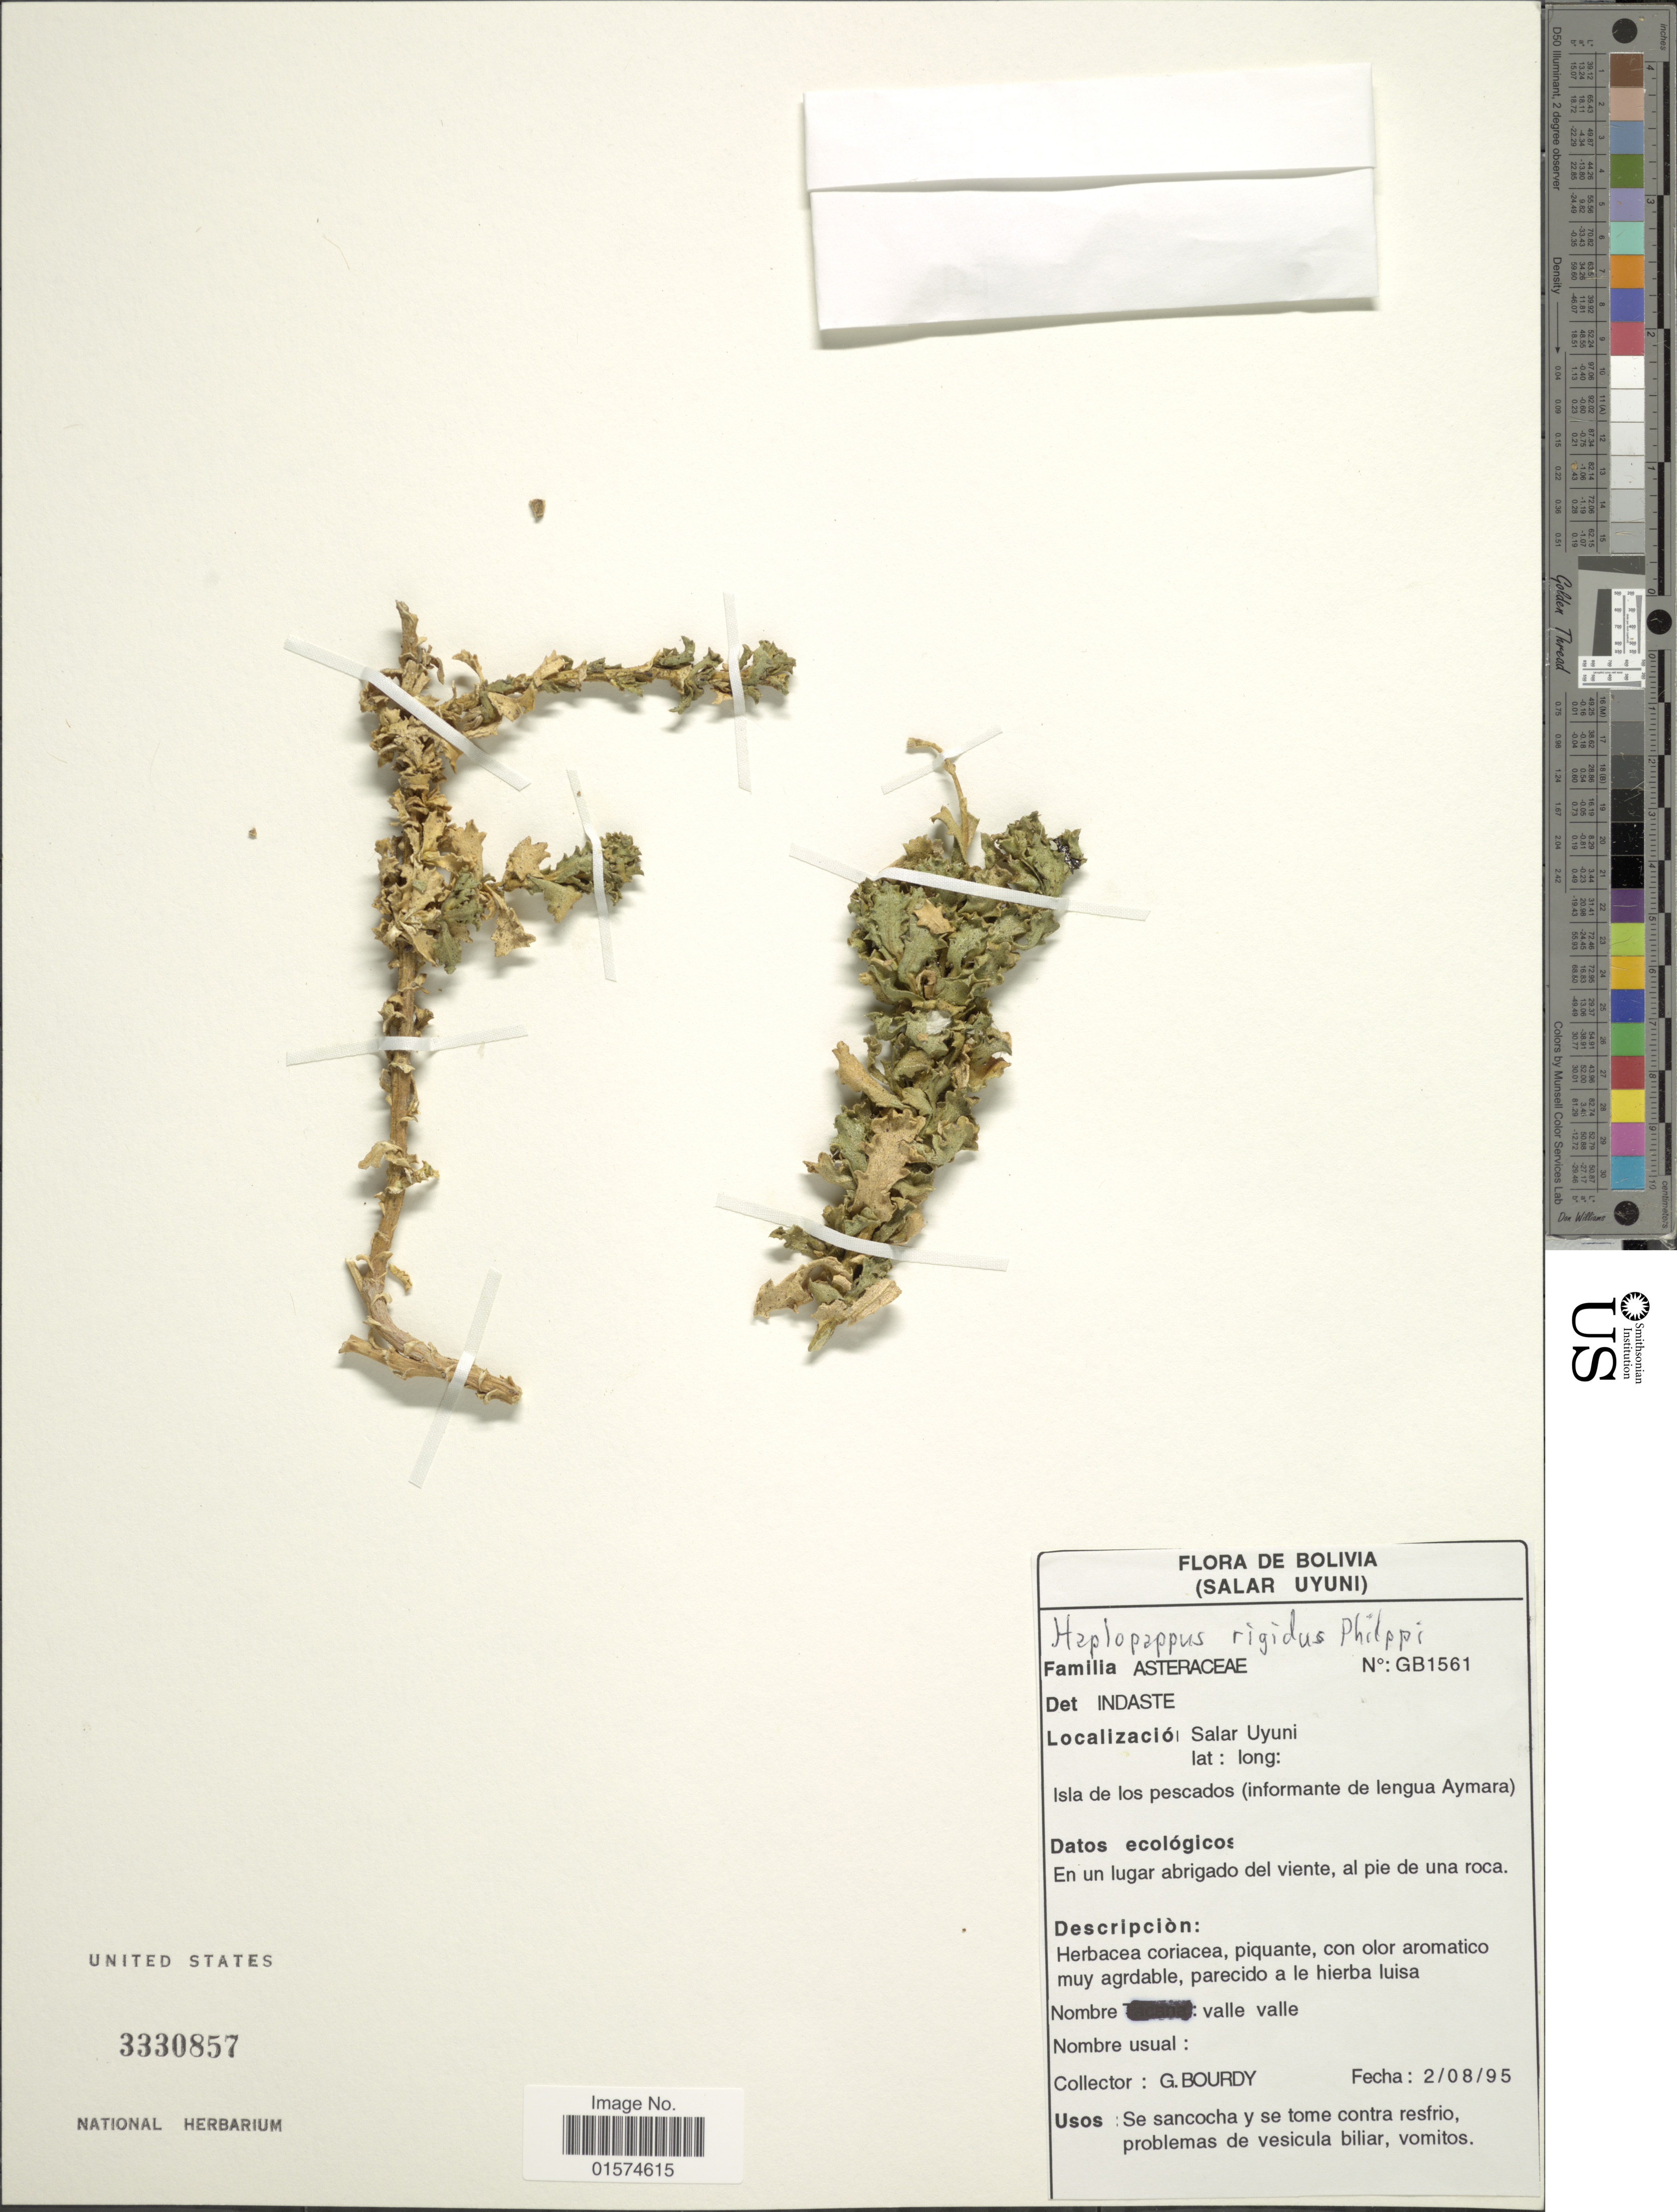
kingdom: Plantae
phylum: Tracheophyta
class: Magnoliopsida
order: Asterales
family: Asteraceae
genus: Haplopappus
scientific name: Haplopappus rigidus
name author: Phil.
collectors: G. Bourdy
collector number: GB1561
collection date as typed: Transcribed d/m/y: 2/8/95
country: Bolivia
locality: Salar Uyuni, Isla de los pescados (informante de lengua Aymara)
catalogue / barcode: US 3330857